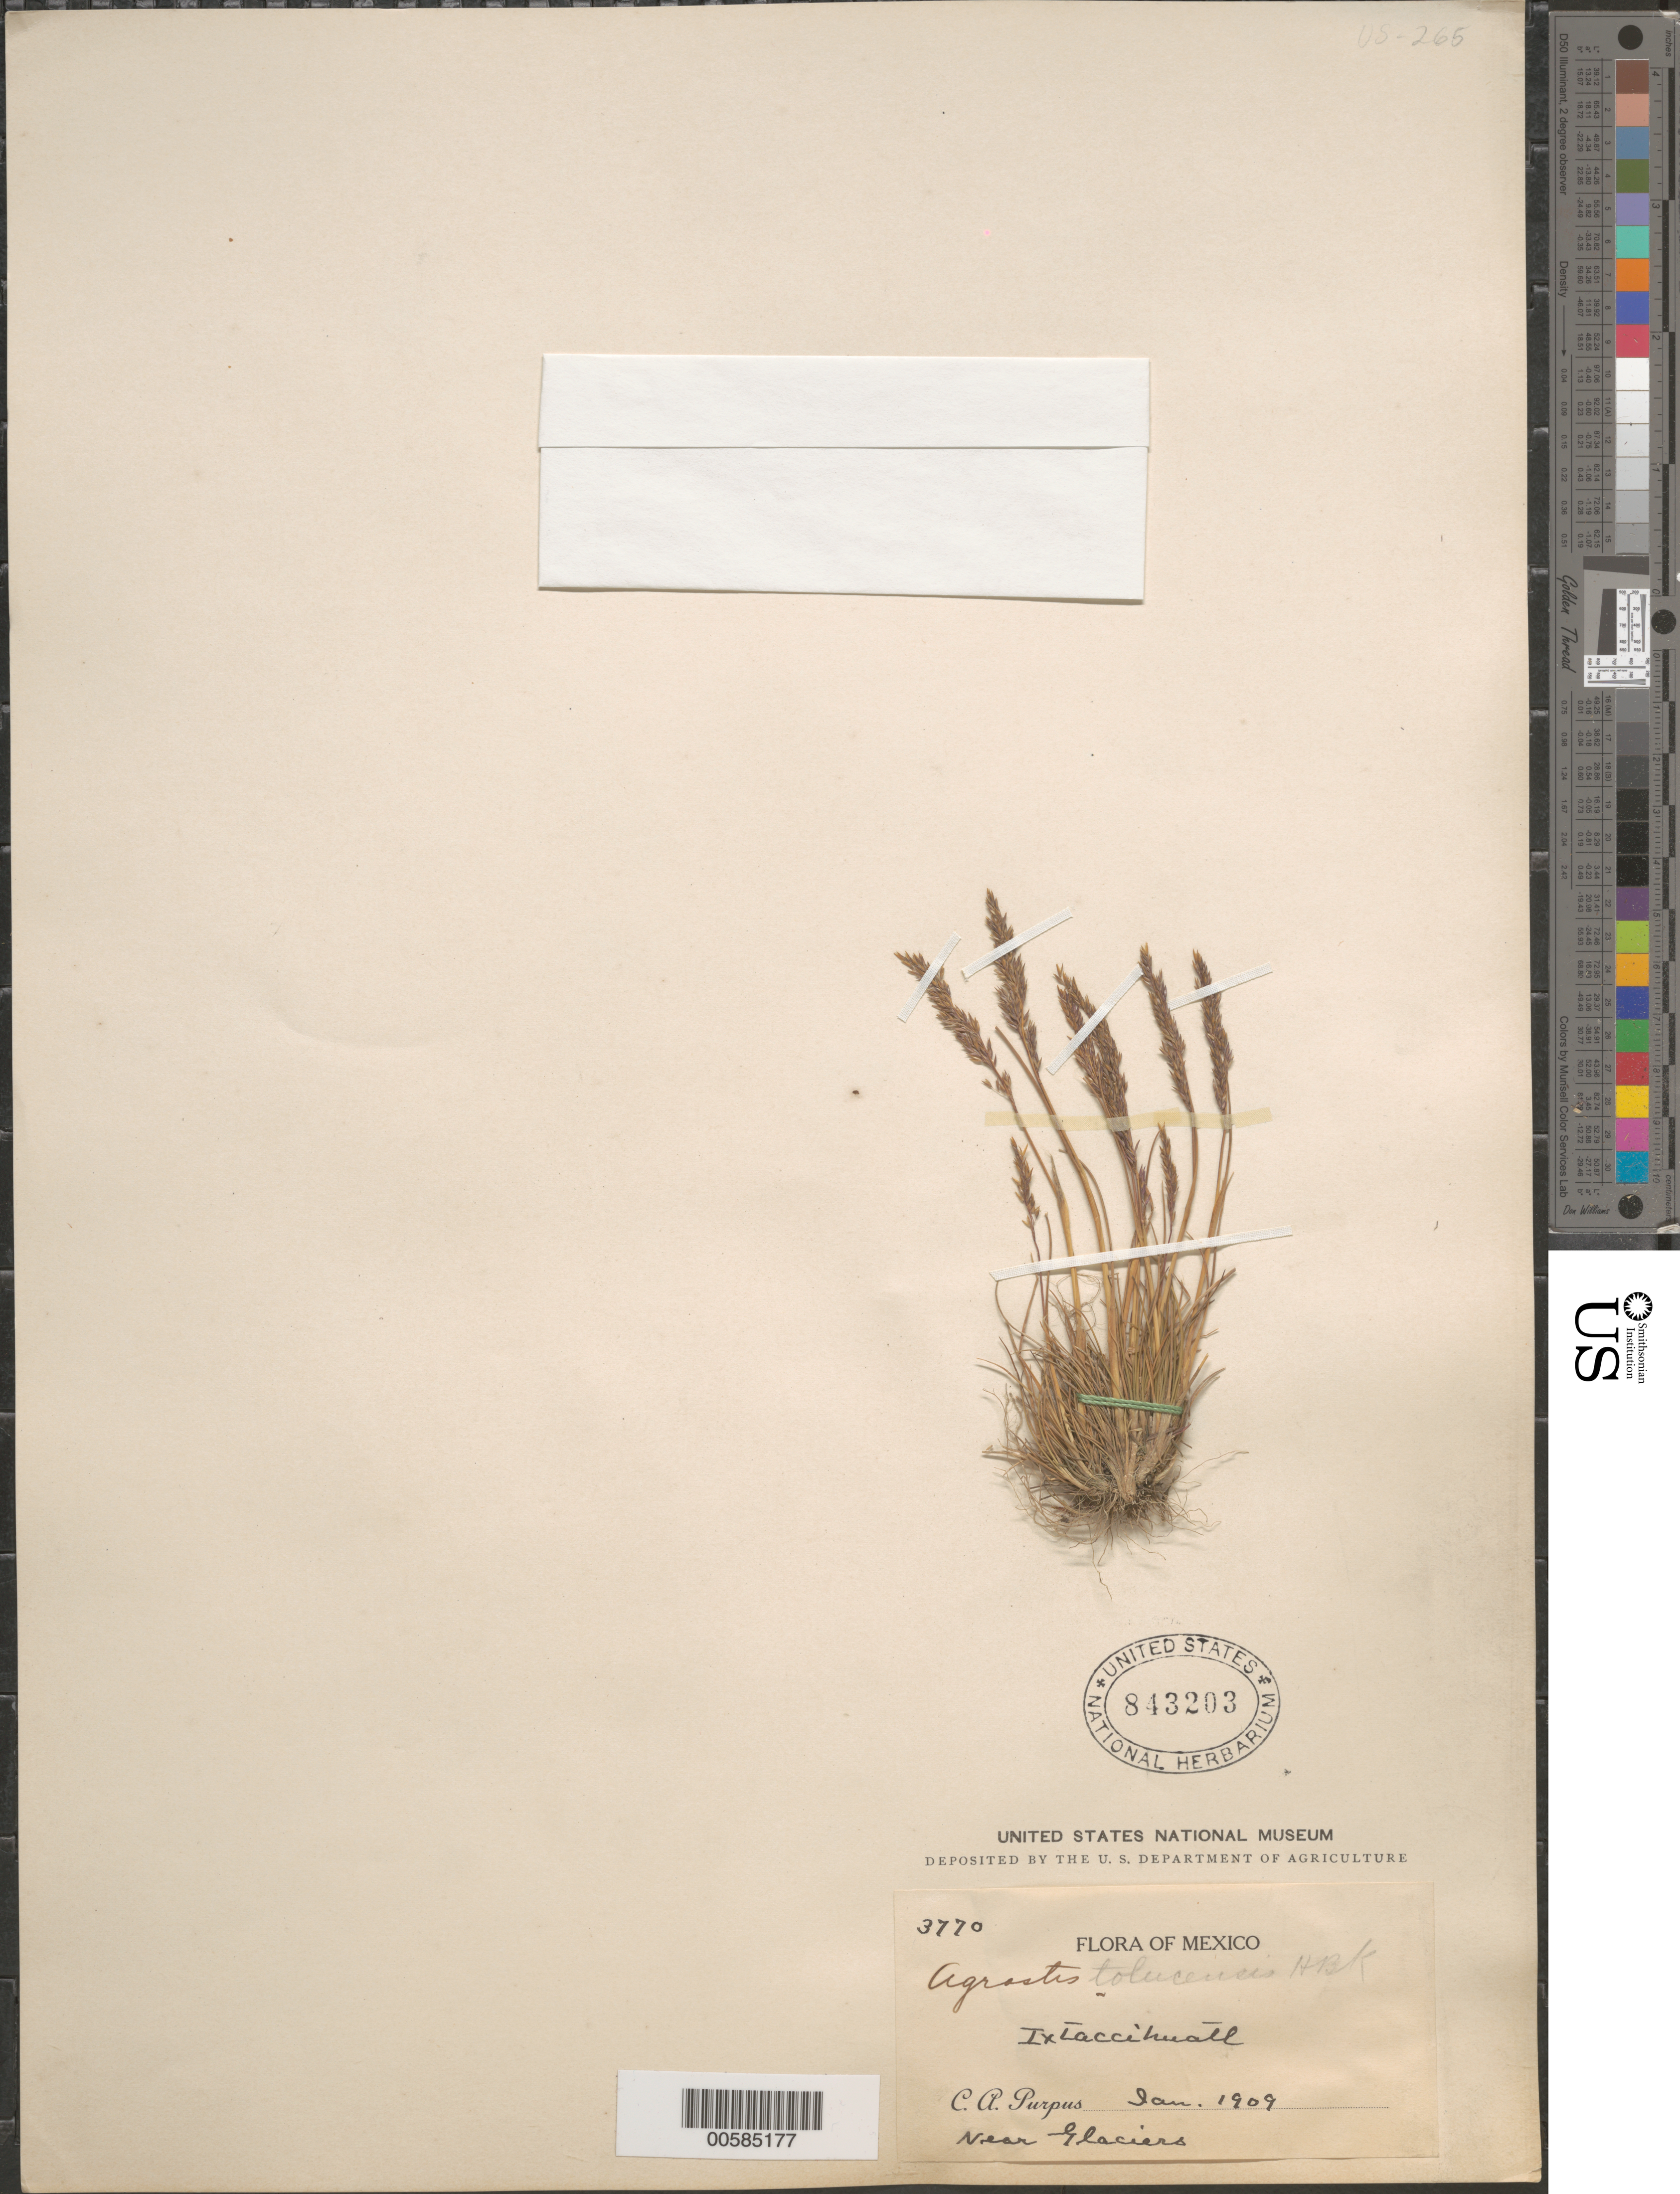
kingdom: Plantae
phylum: Tracheophyta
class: Liliopsida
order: Poales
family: Poaceae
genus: Agrostis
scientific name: Agrostis tolucensis Kunth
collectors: C. A. Purpus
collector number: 3770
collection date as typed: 0 Jan 1909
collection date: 1909-01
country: Mexico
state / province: México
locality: Ixtaccihuatl.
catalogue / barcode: US 843203